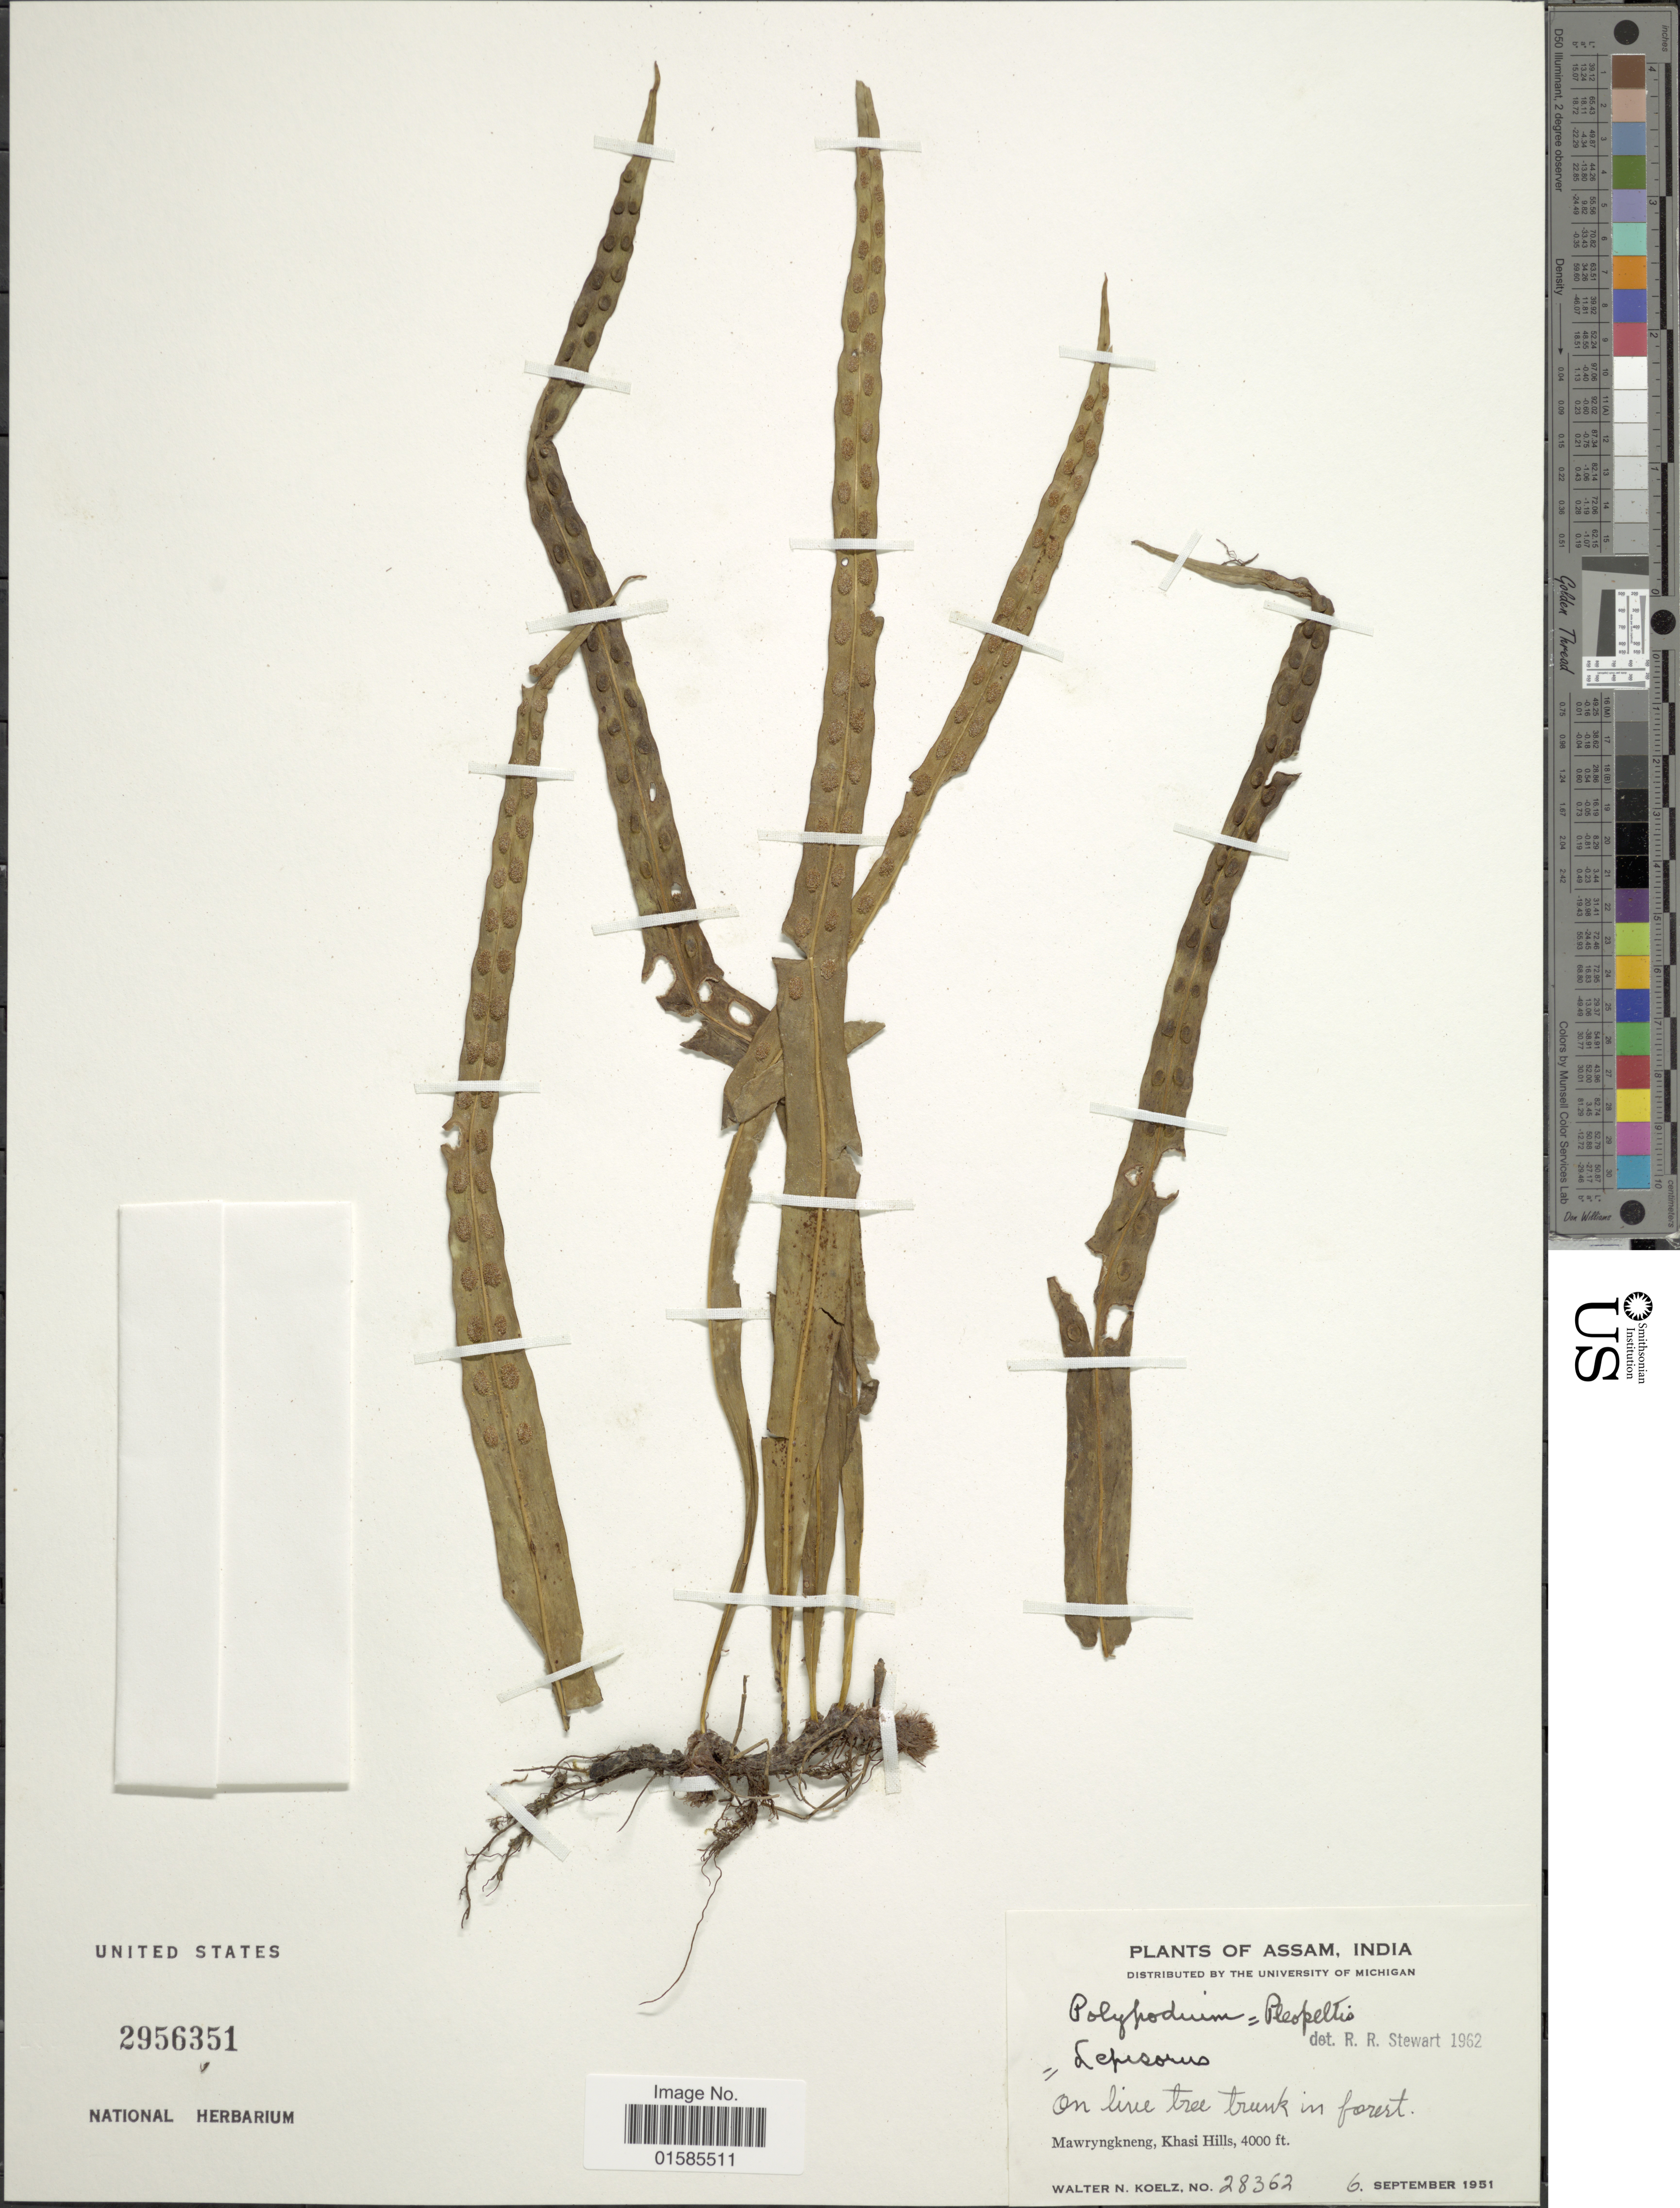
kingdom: Plantae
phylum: Tracheophyta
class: Polypodiopsida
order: Polypodiales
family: Polypodiaceae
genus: Leptochilus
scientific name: Leptochilus sp.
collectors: W. N. Koelz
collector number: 28362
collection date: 1951-09-06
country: India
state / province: Meghalaya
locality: Assam, India, Mawryngkneng, Khasi Hills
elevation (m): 1219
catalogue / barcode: US 2956351